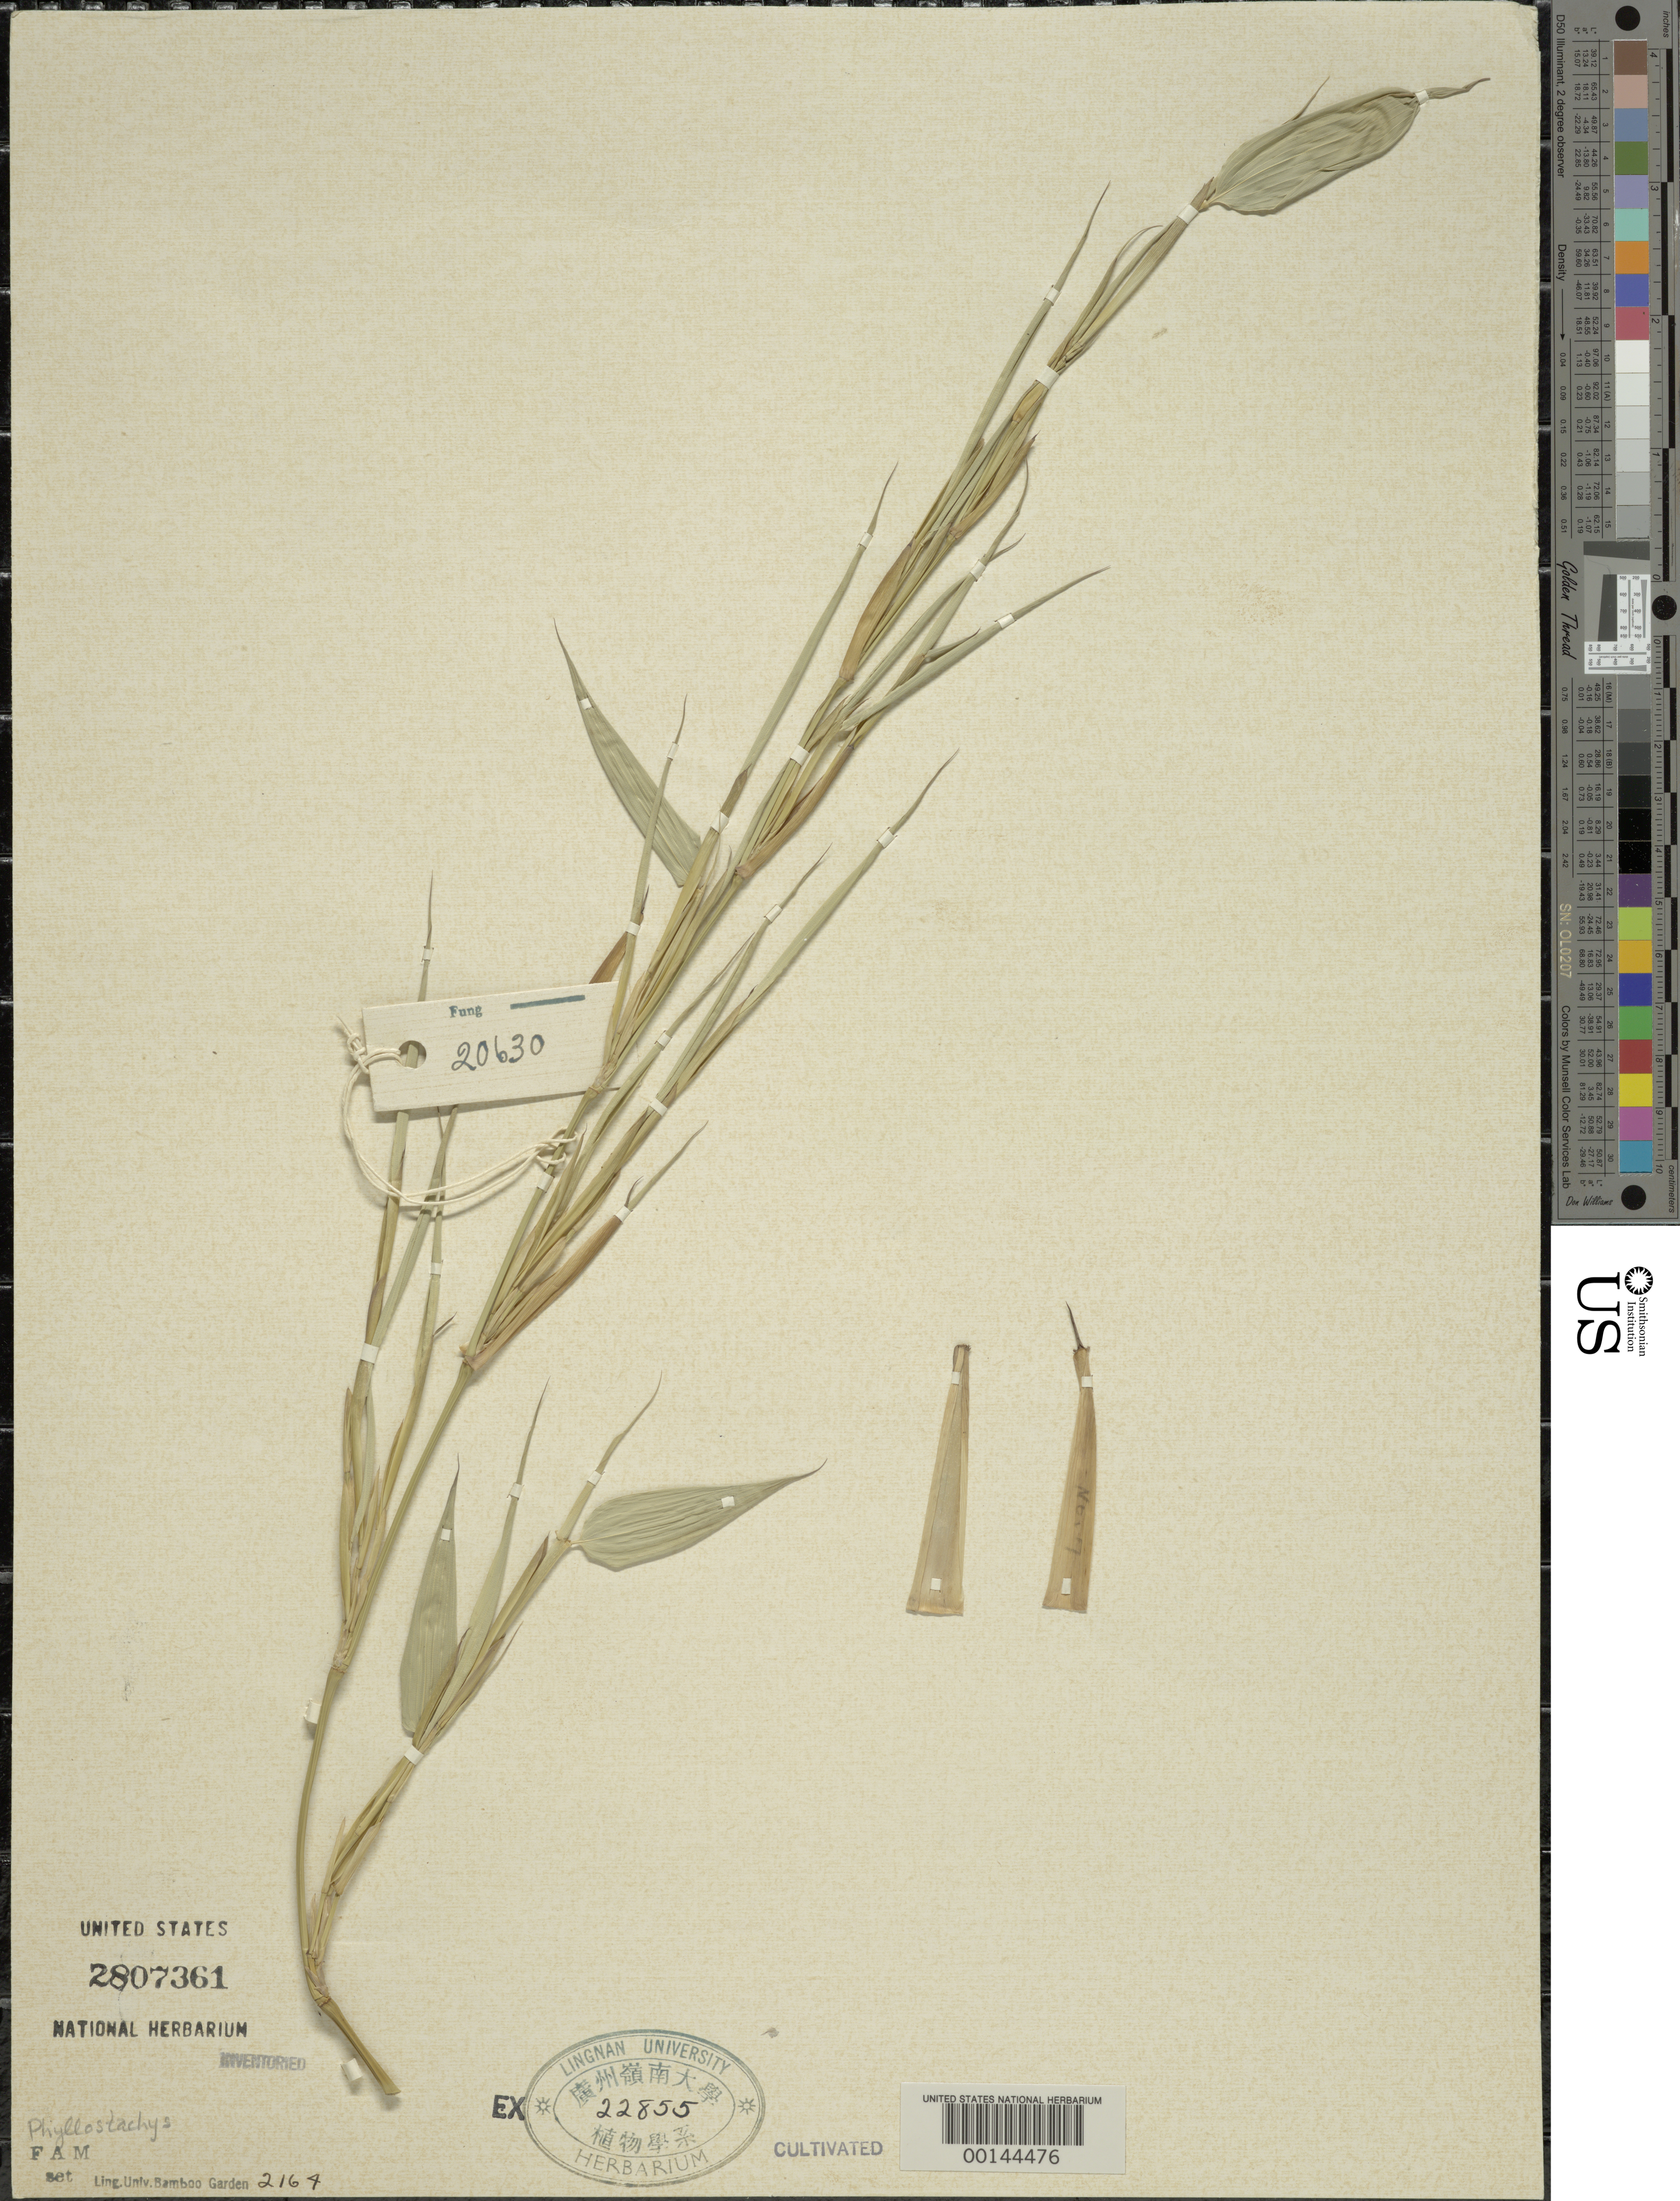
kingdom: Plantae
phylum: Tracheophyta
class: Liliopsida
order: Poales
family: Poaceae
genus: Phyllostachys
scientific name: Phyllostachys sp.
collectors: H. L. Fung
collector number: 20630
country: China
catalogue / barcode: US 2807361